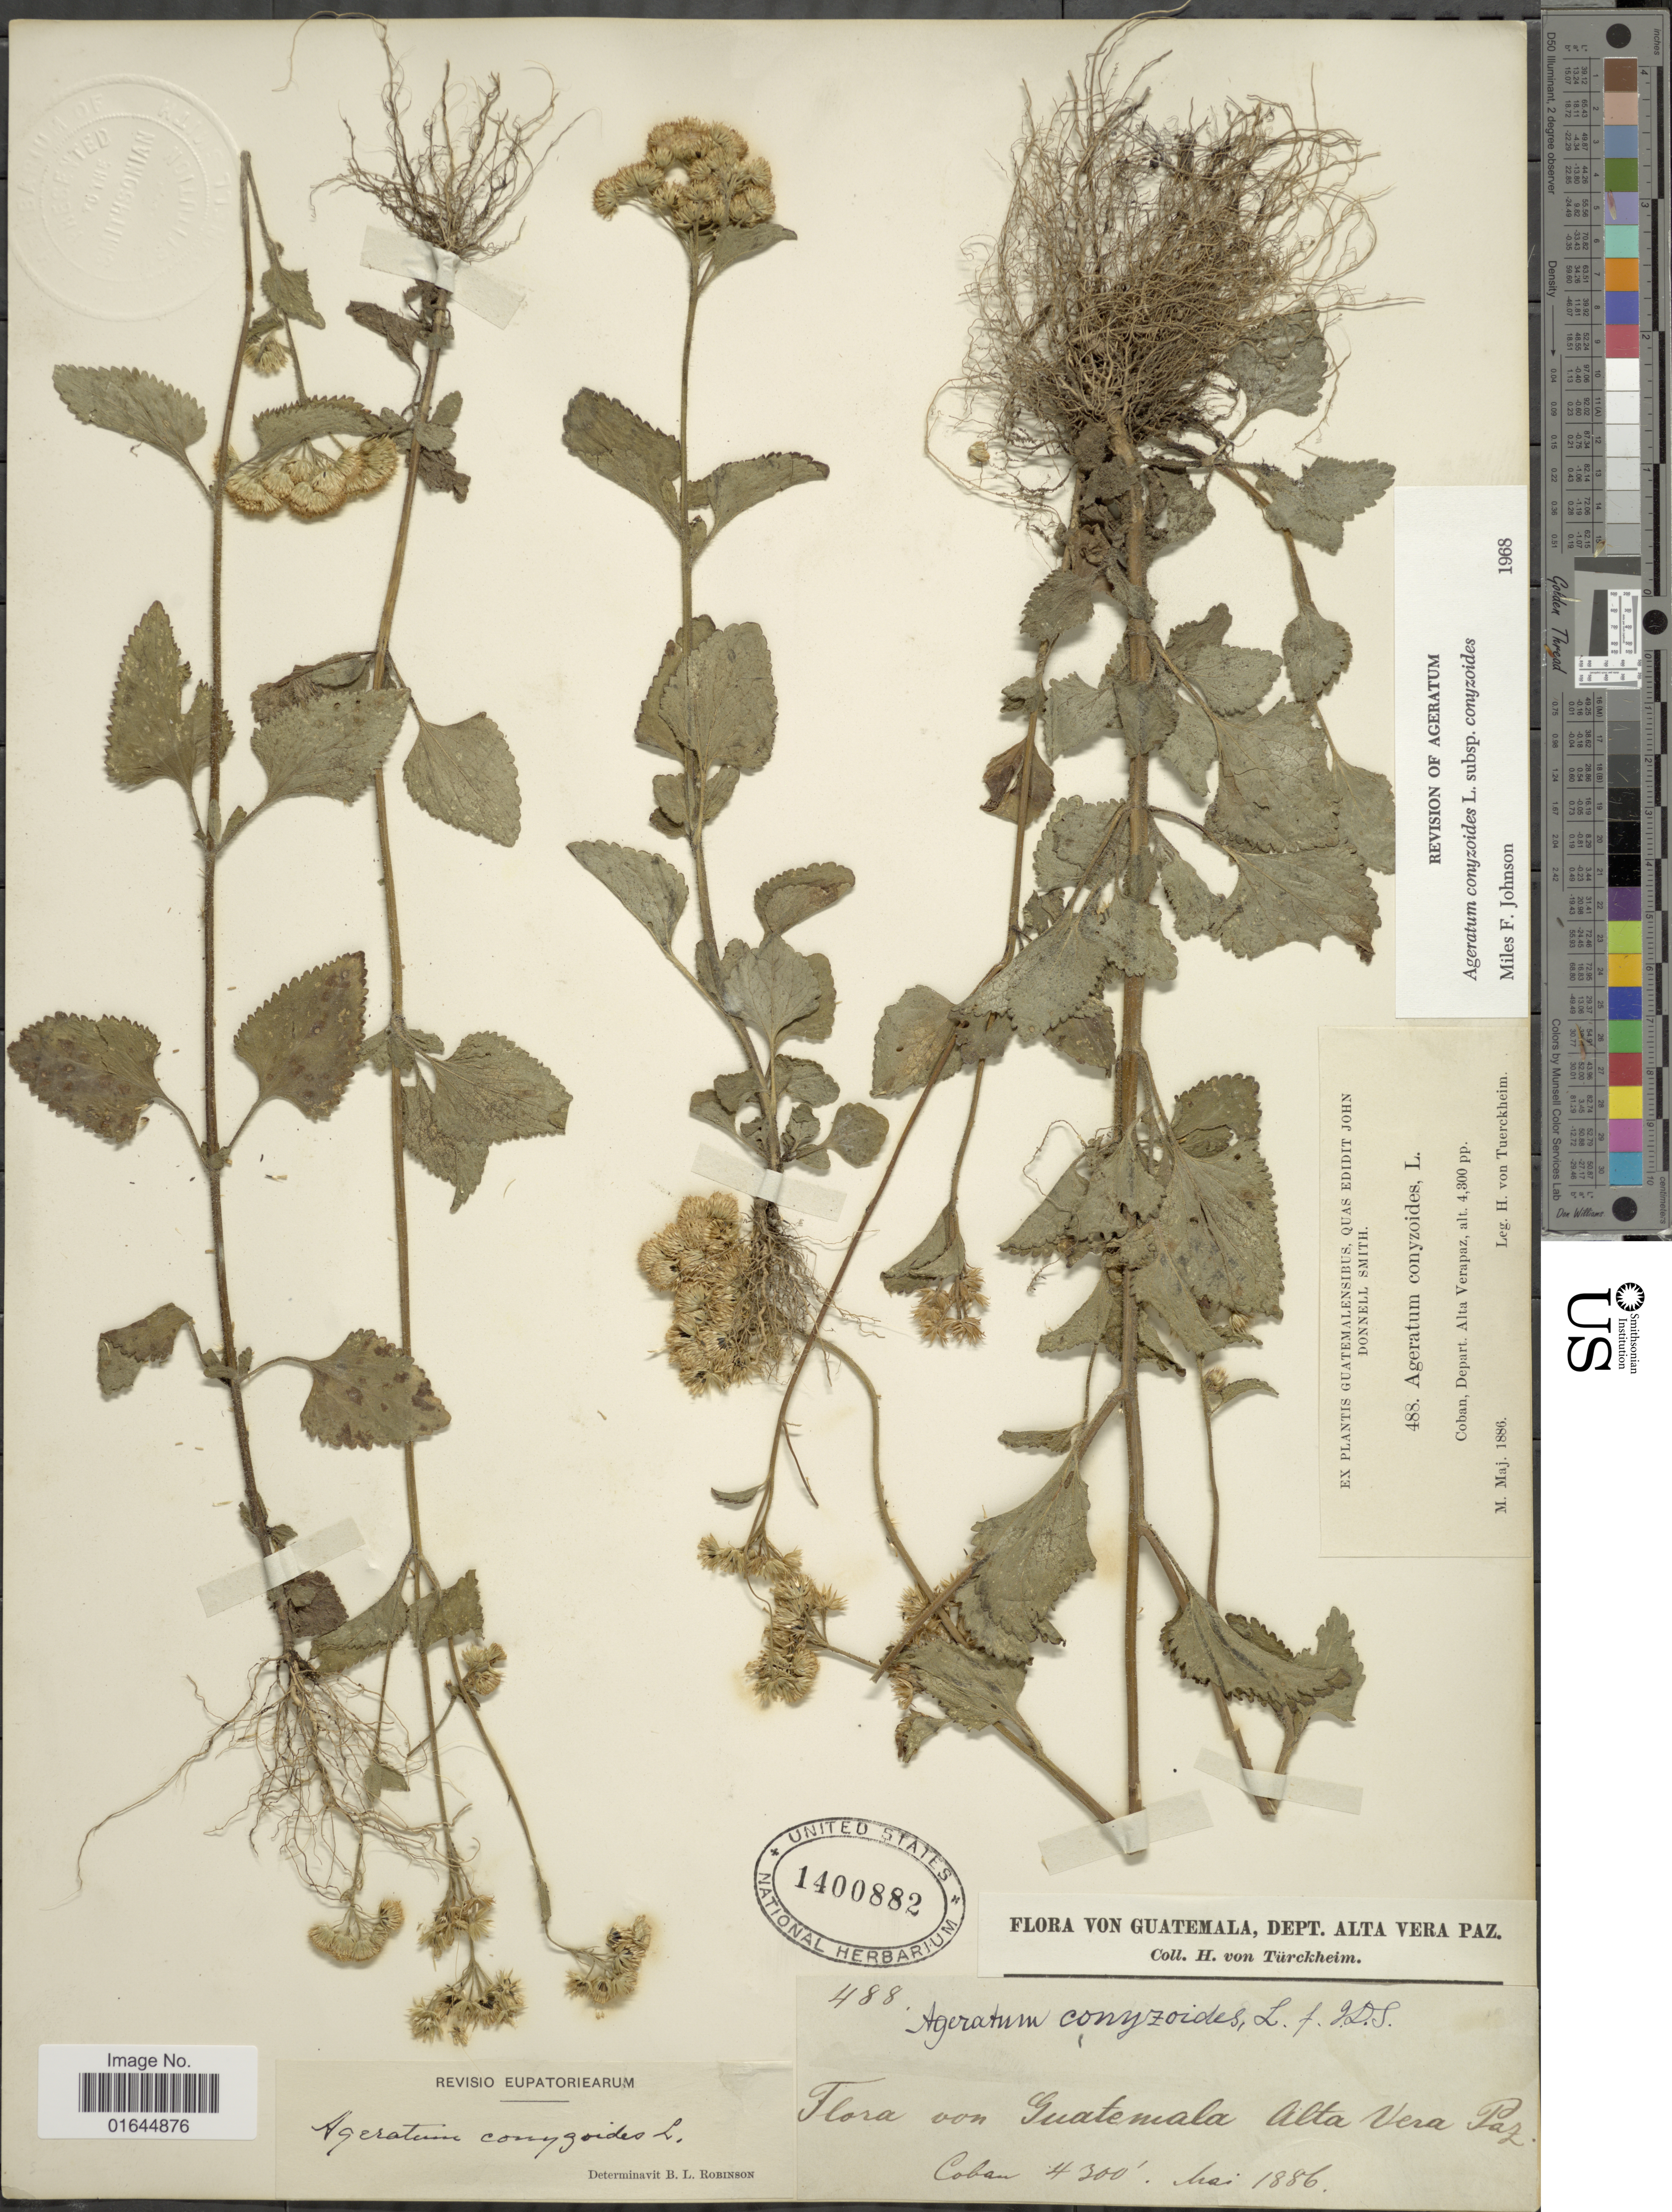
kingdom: Plantae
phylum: Tracheophyta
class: Magnoliopsida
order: Asterales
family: Asteraceae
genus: Ageratum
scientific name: Ageratum houstonianum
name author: Mill.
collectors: H. von Türckheim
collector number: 488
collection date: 1886-05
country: Guatemala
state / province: Alta Verapaz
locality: Guatemala, Coban, Depart. Alta Verapaz.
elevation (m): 1311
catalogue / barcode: US 1400882